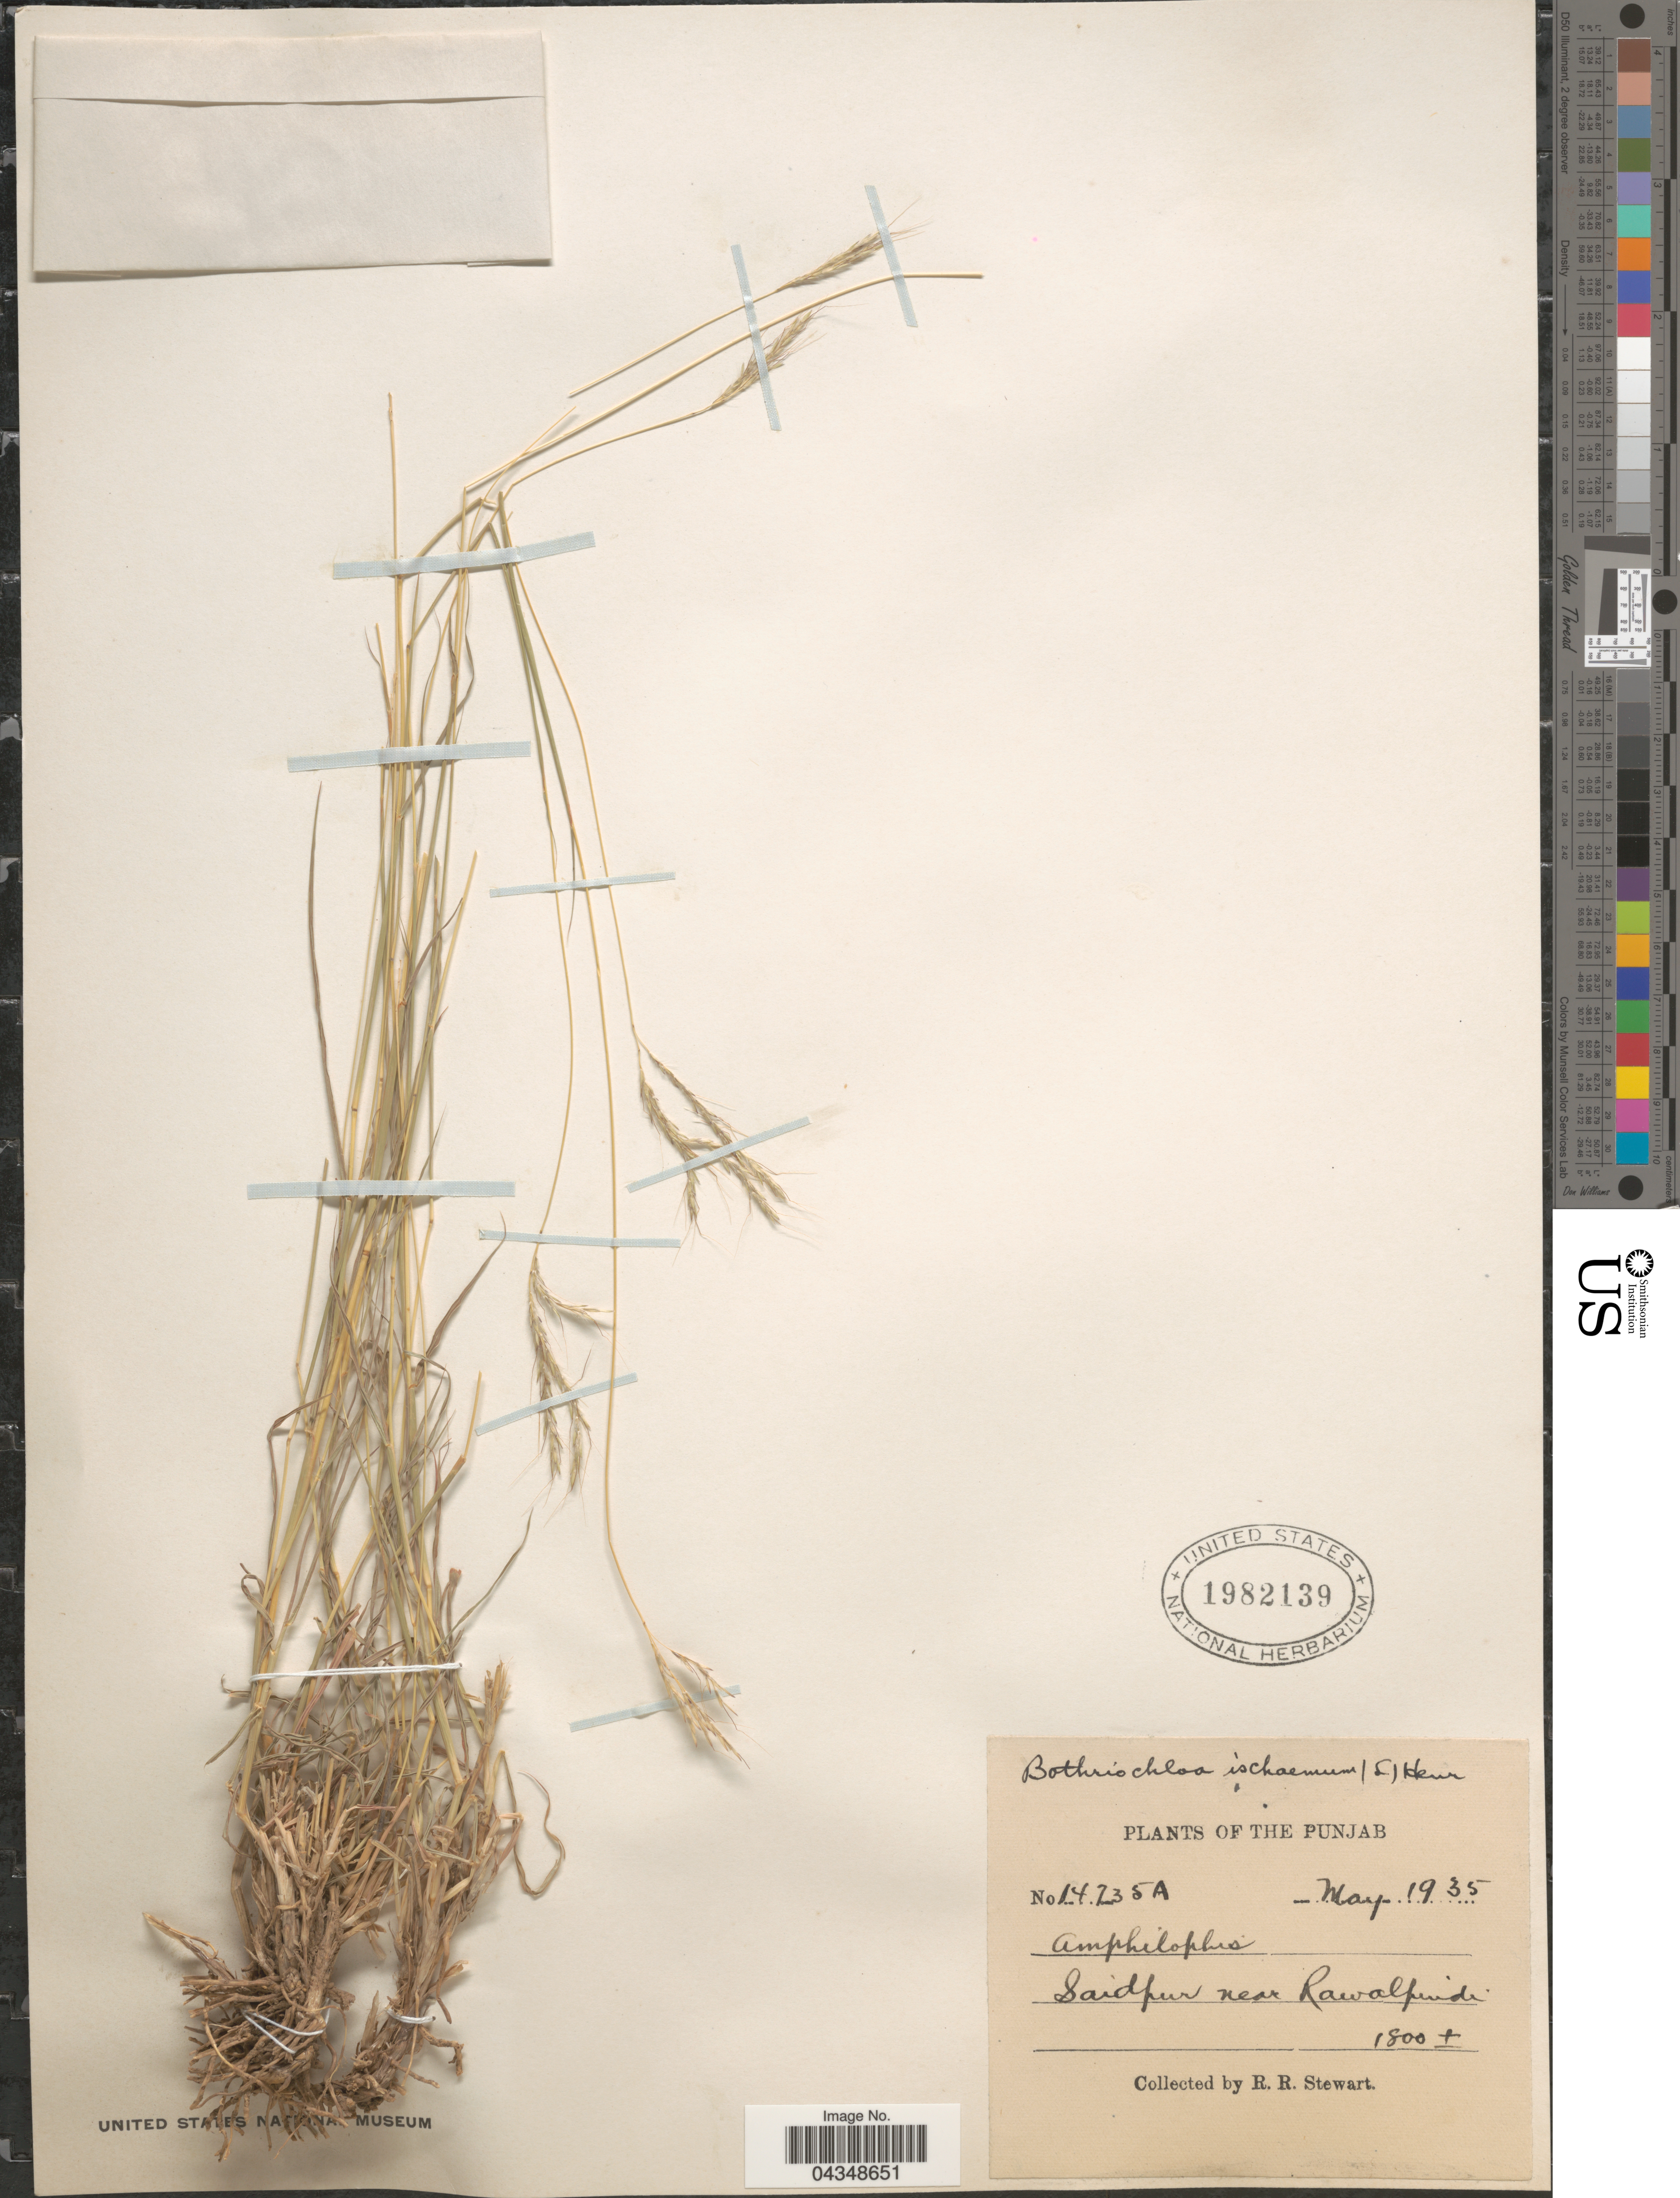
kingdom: Plantae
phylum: Tracheophyta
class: Liliopsida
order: Poales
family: Poaceae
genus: Bothriochloa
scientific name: Bothriochloa ischaemum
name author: (L.) Keng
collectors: R. Stewart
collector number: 14235A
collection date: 1935-05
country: Pakistan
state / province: Punjab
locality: Saidpur near Rawalpindi.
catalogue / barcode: US 1982139